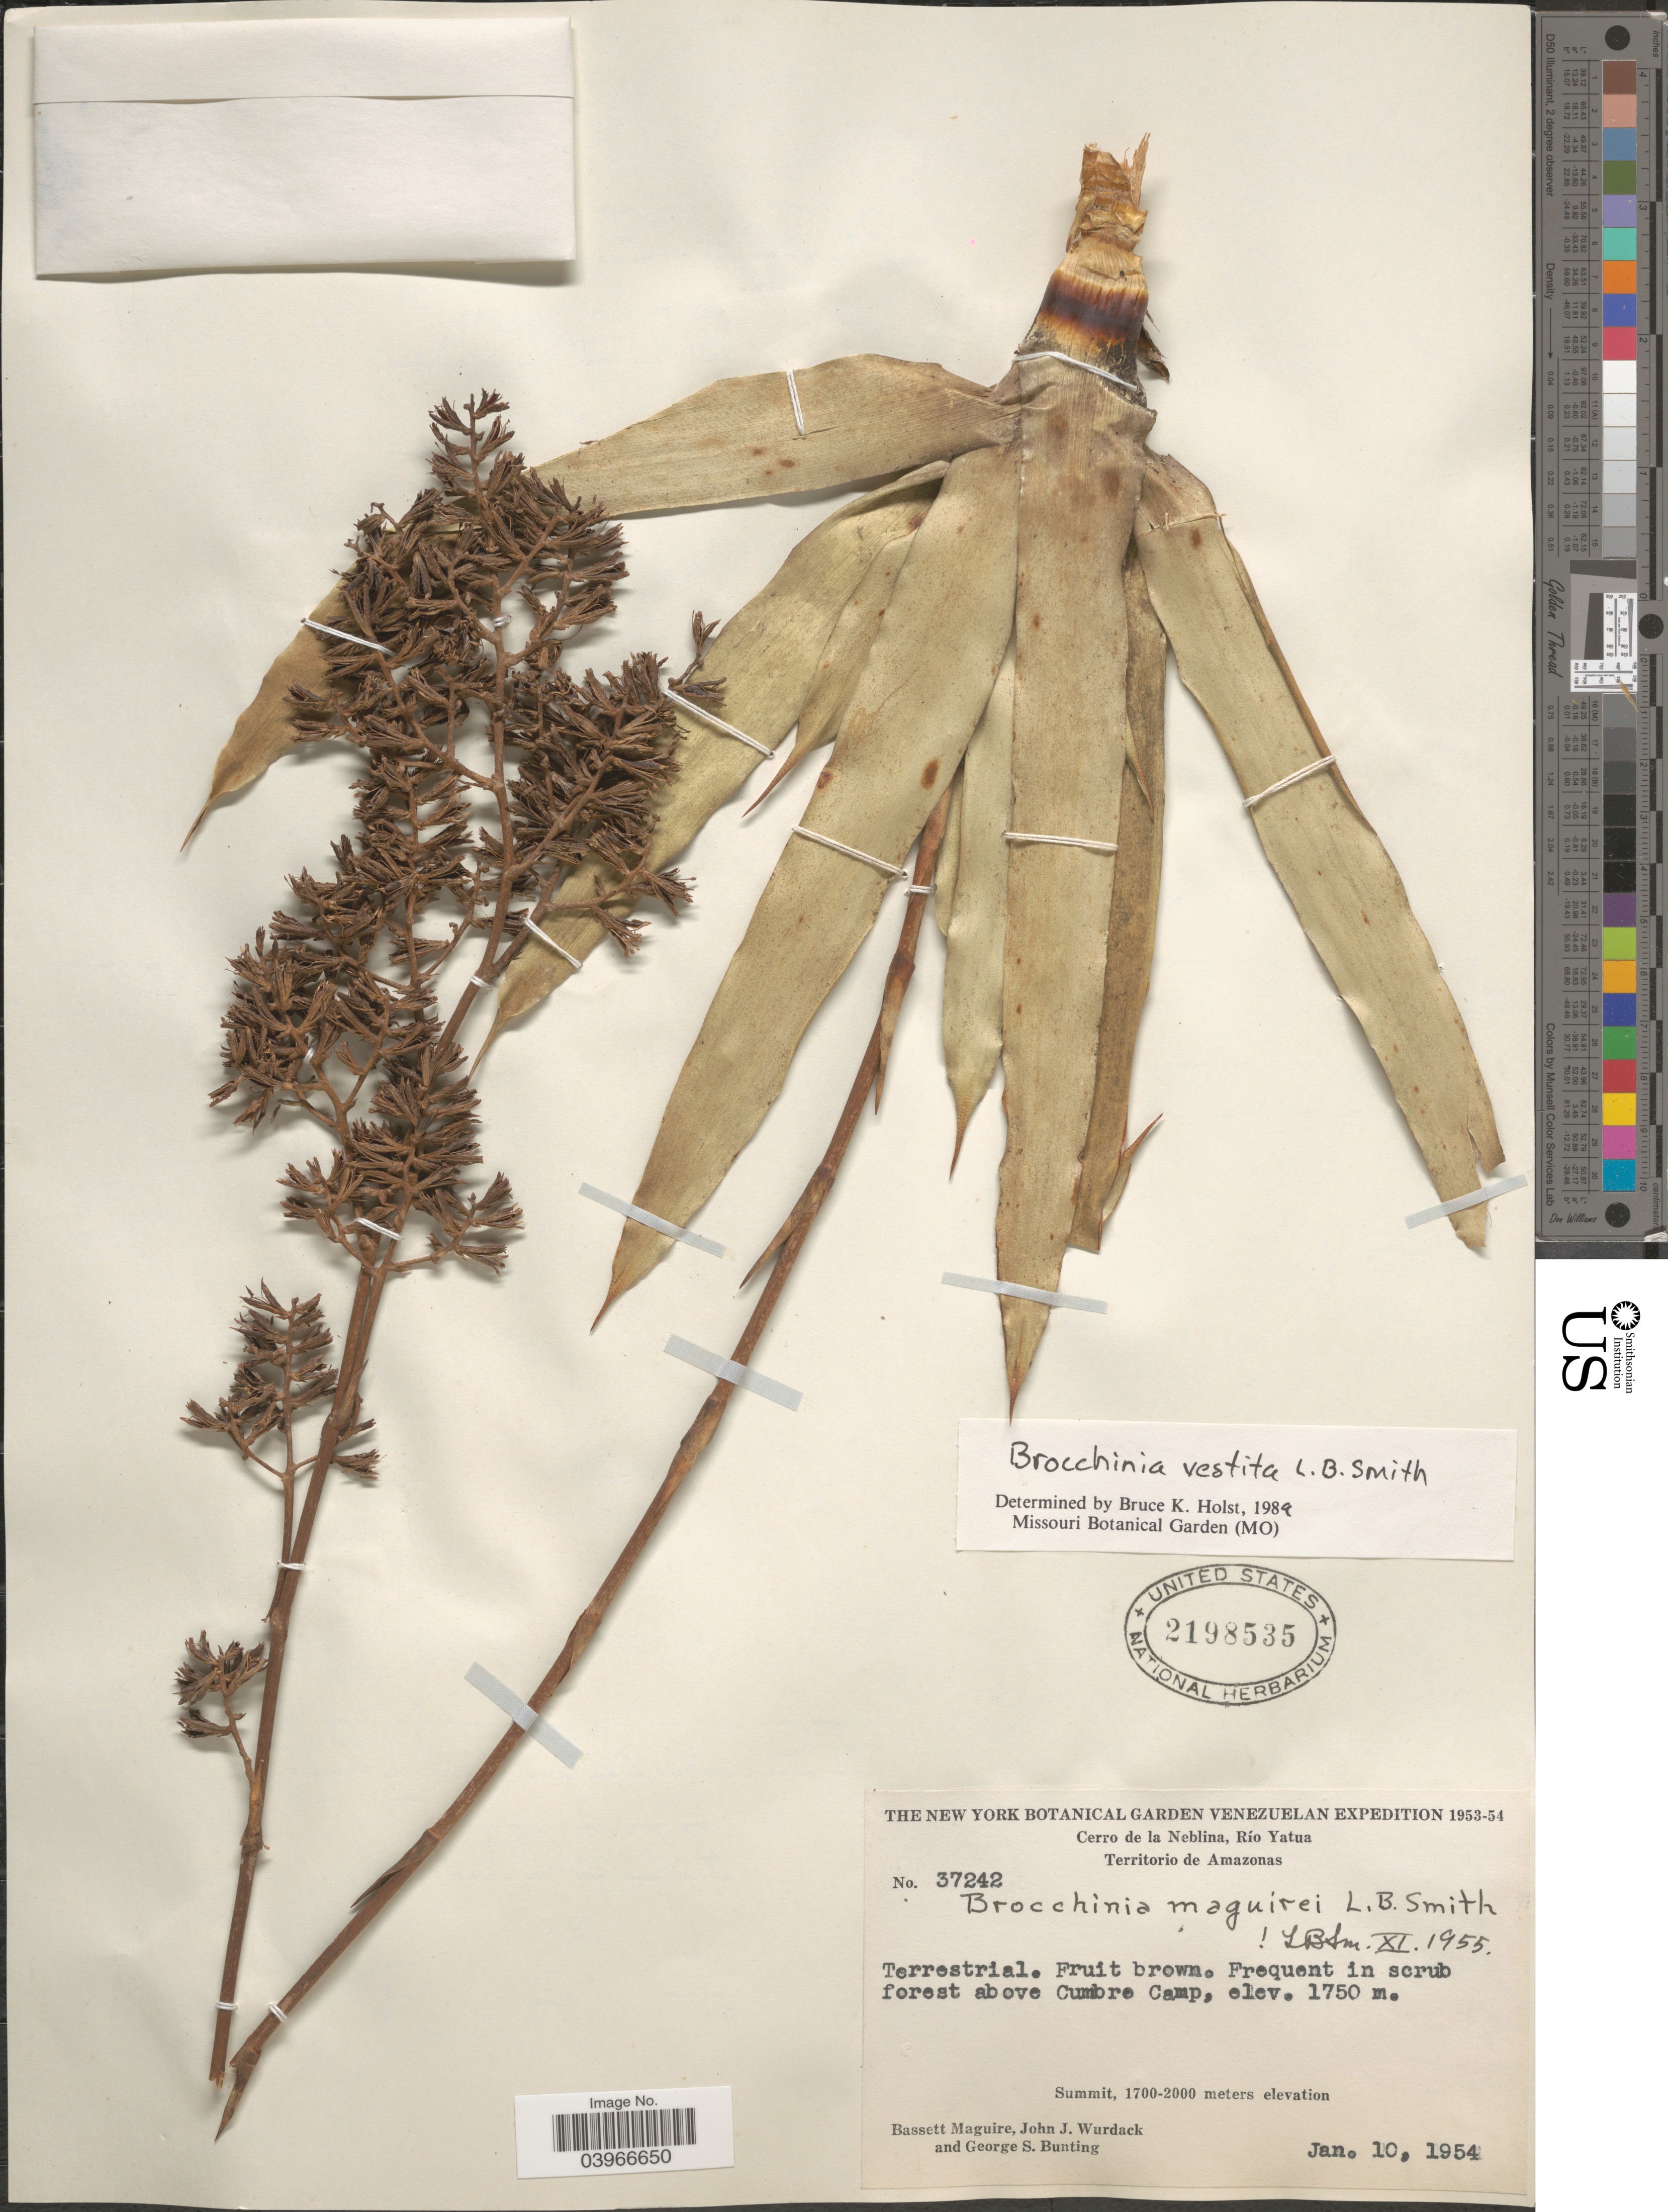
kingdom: Plantae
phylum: Tracheophyta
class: Liliopsida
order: Poales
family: Bromeliaceae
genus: Brocchinia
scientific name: Brocchinia vestita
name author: L.B. Sm.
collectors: B. Maguire, J. J. Wurdack & G. S. Bunting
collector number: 37242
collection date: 1954-01-10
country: Venezuela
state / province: Amazonas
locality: Cerro de la Neblina, Río Yatua. Frequent in scrub forest above Cumbre Camp. Summit.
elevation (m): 1750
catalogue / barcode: US 2198535